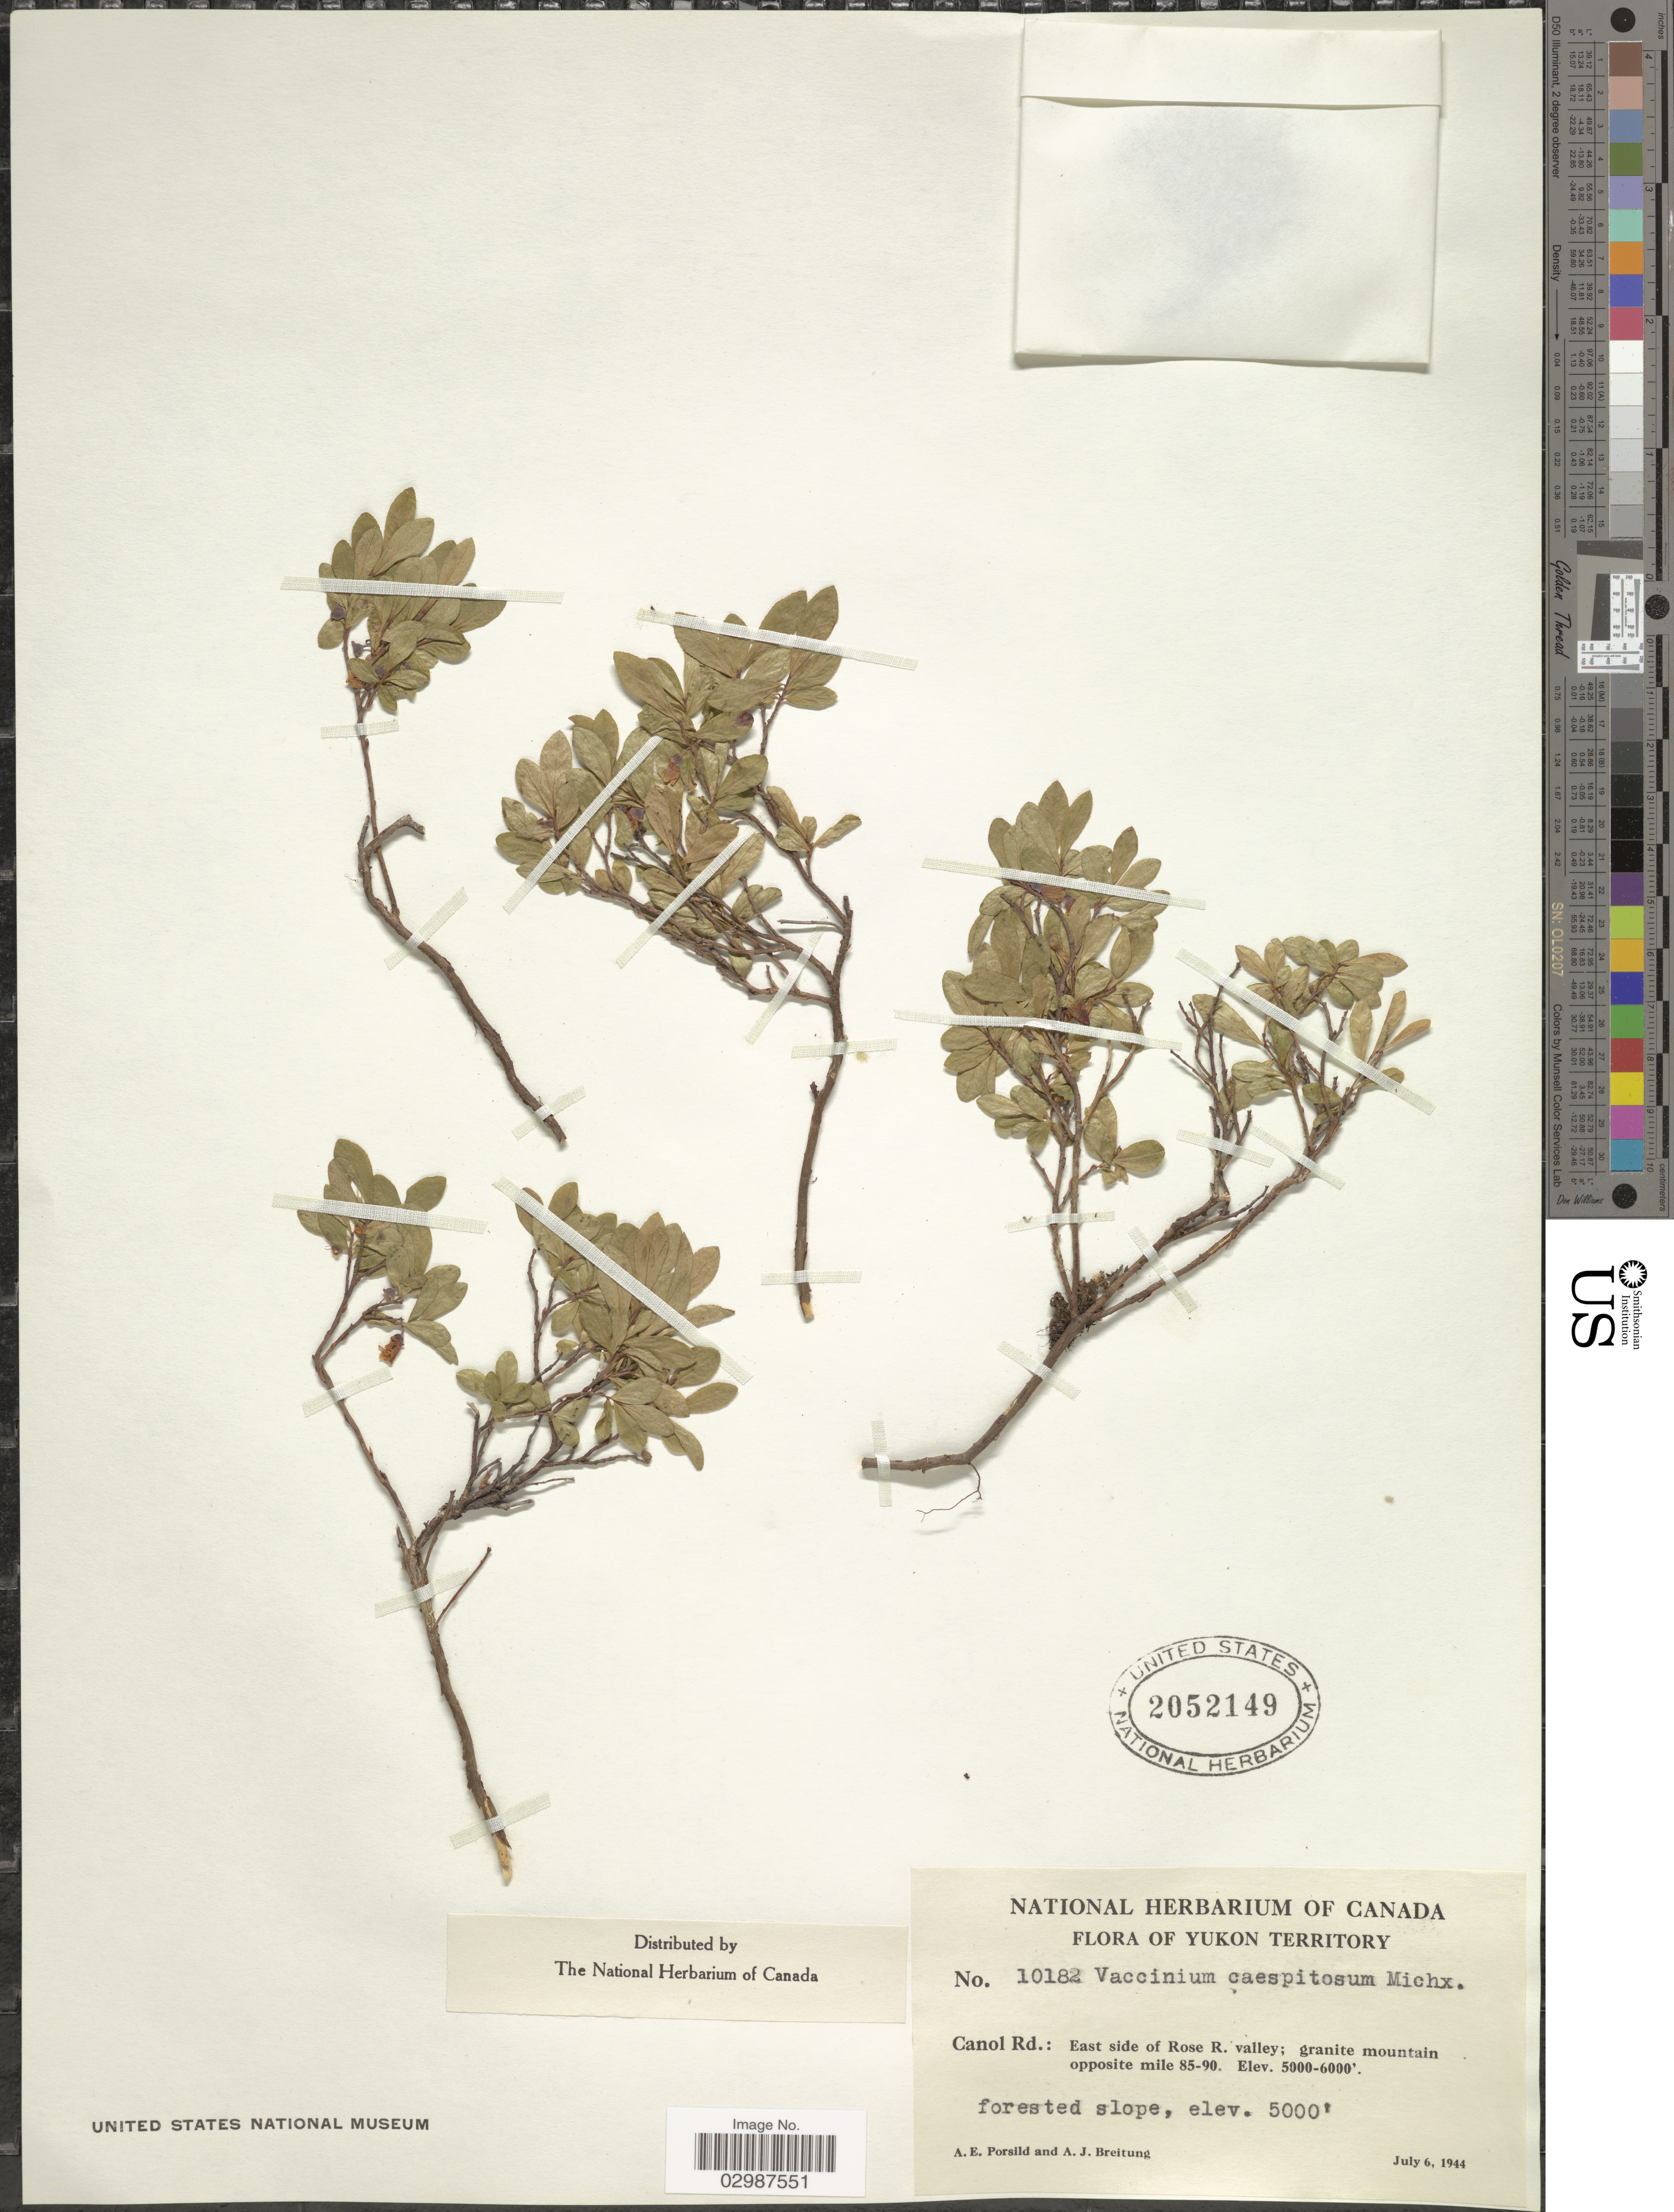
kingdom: Plantae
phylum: Tracheophyta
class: Magnoliopsida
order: Ericales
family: Ericaceae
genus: Vaccinium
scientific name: Vaccinium caespitosum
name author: Michx.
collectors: A. E. Porsild & A. Breitung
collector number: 10182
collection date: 1944-07-06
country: Canada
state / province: Yukon Territory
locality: Canol Rd.: East side of Rose R. valley; granite mountain opposite mile 85-90.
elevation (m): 1524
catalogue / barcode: US 2052149